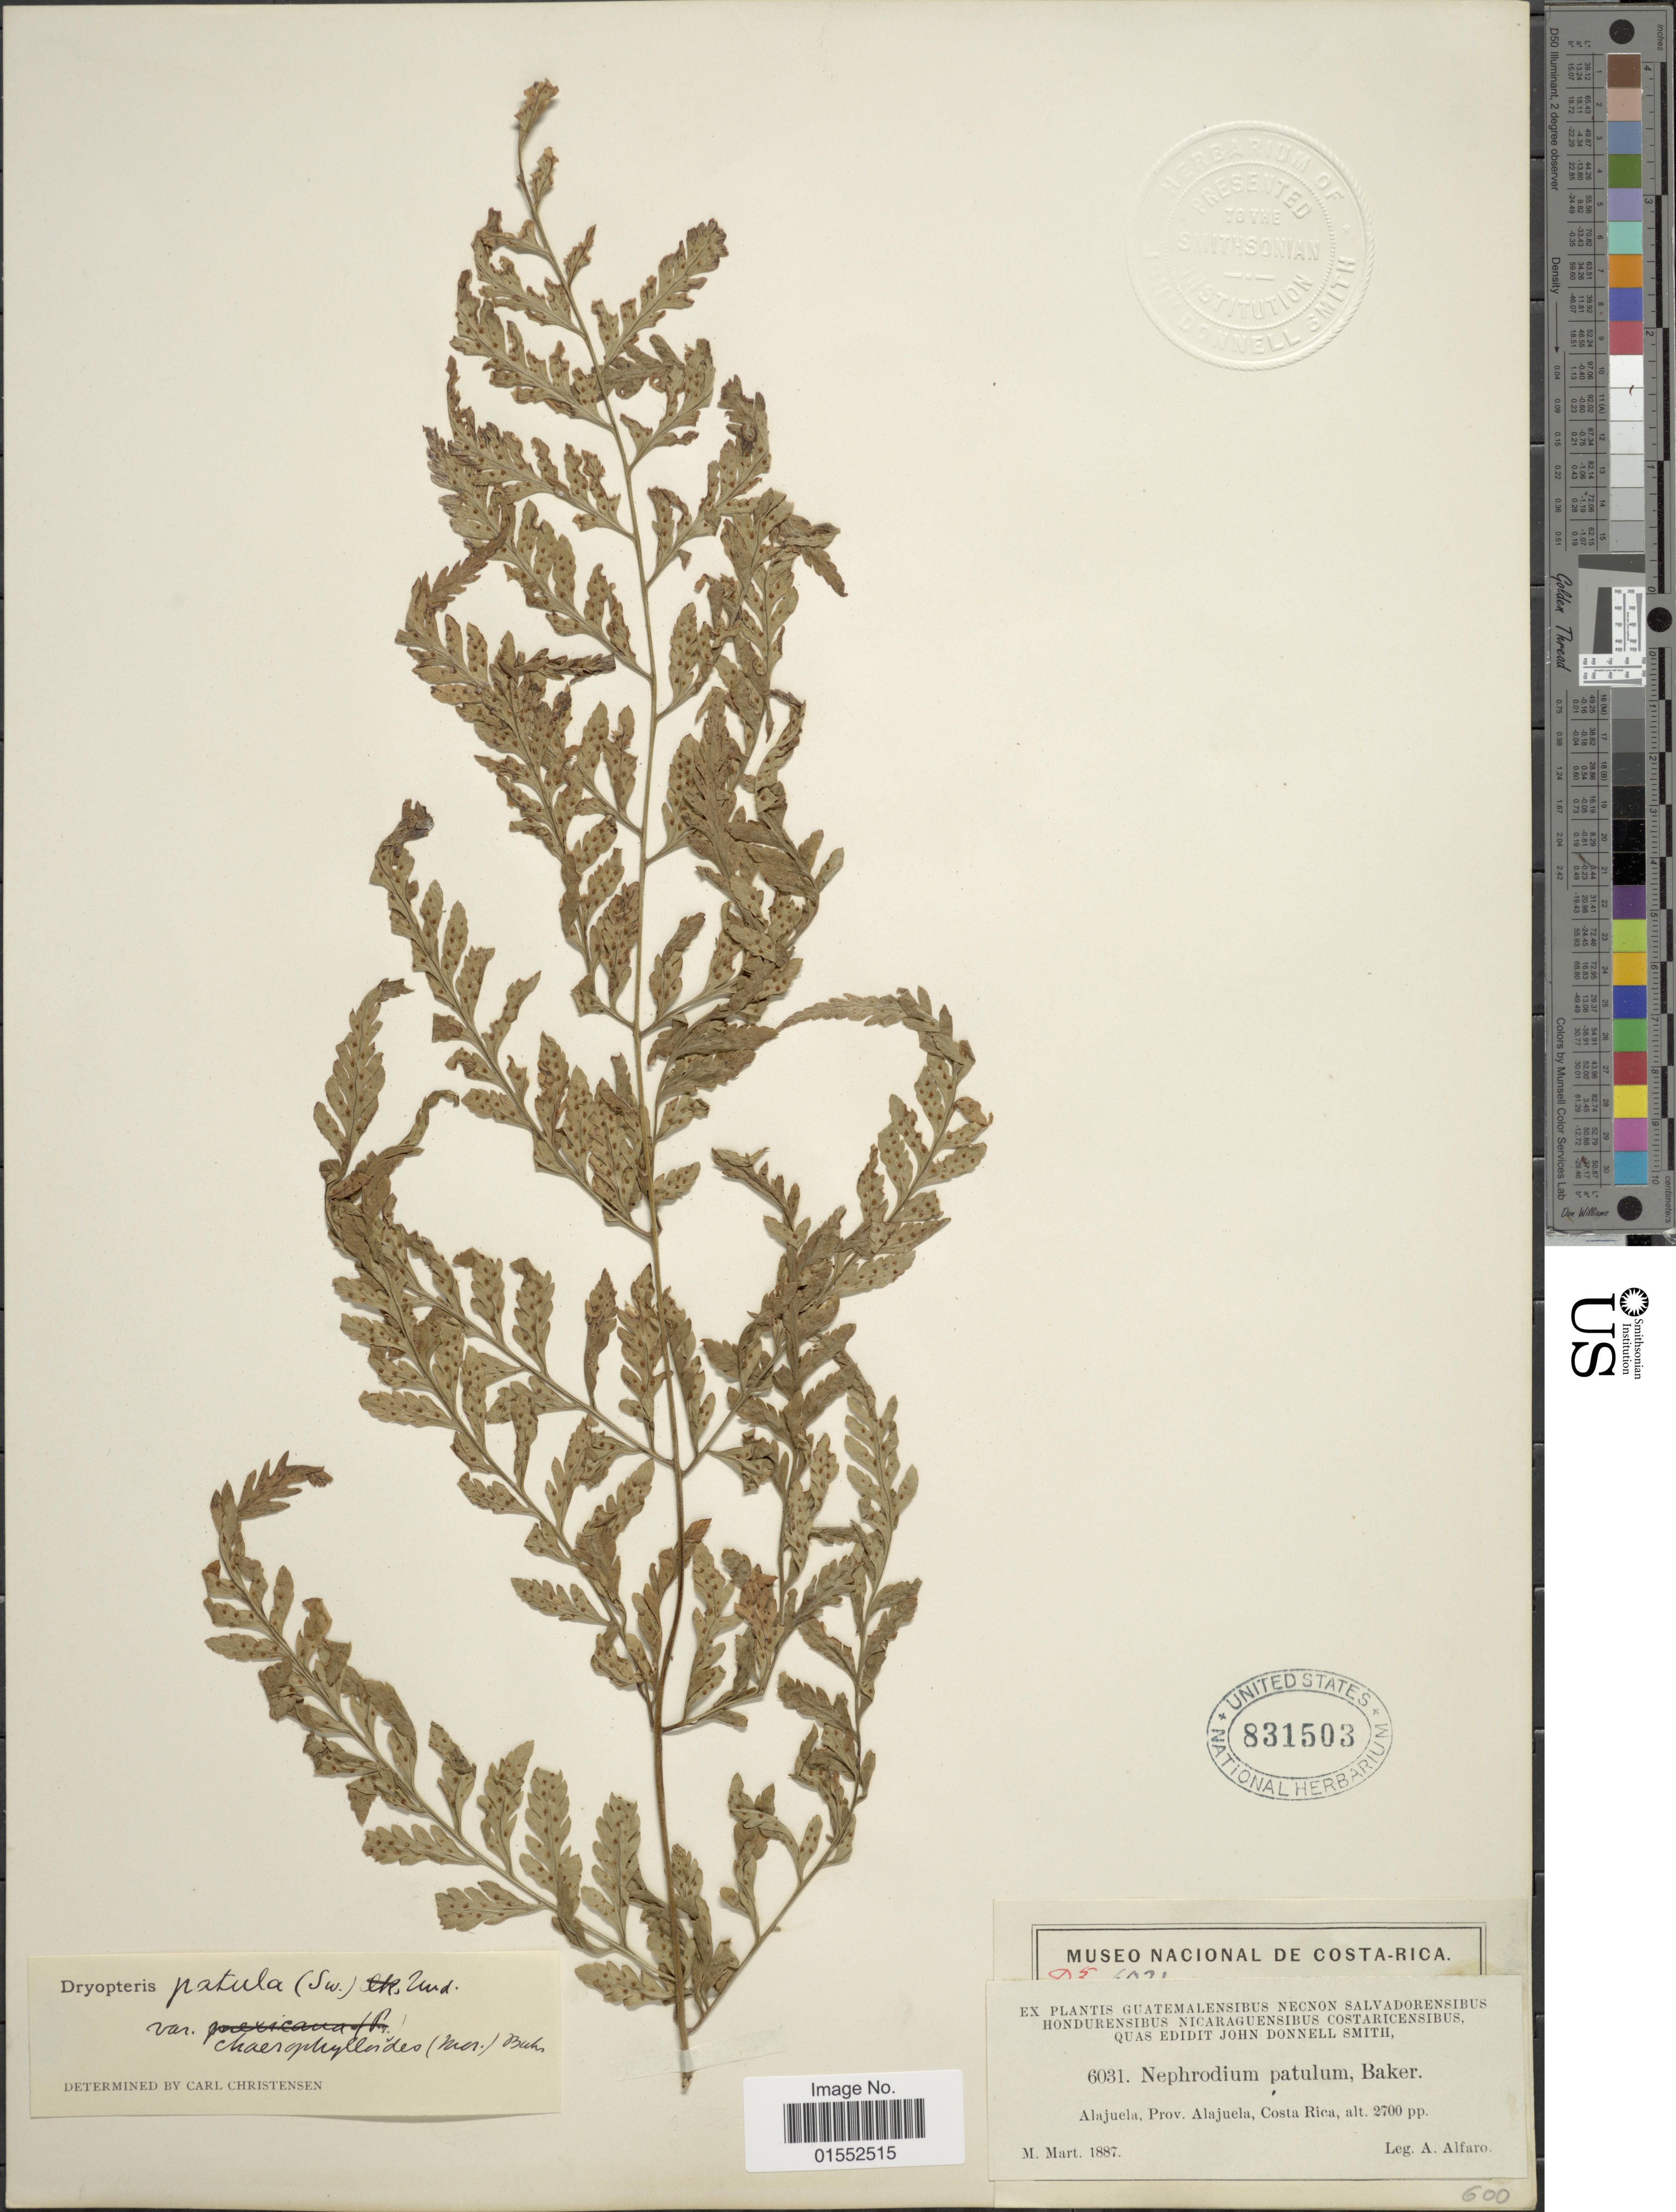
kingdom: Plantae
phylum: Tracheophyta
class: Polypodiopsida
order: Polypodiales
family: Dryopteridaceae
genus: Dryopteris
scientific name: Dryopteris patula var. serrata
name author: (Mett.) C.V. Morton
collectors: A. Alfaro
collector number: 6031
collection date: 1887-03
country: Costa Rica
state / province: Alajuela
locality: Alajuela, Pov. Alajuela, Costa Rica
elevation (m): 823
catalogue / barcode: US 831503